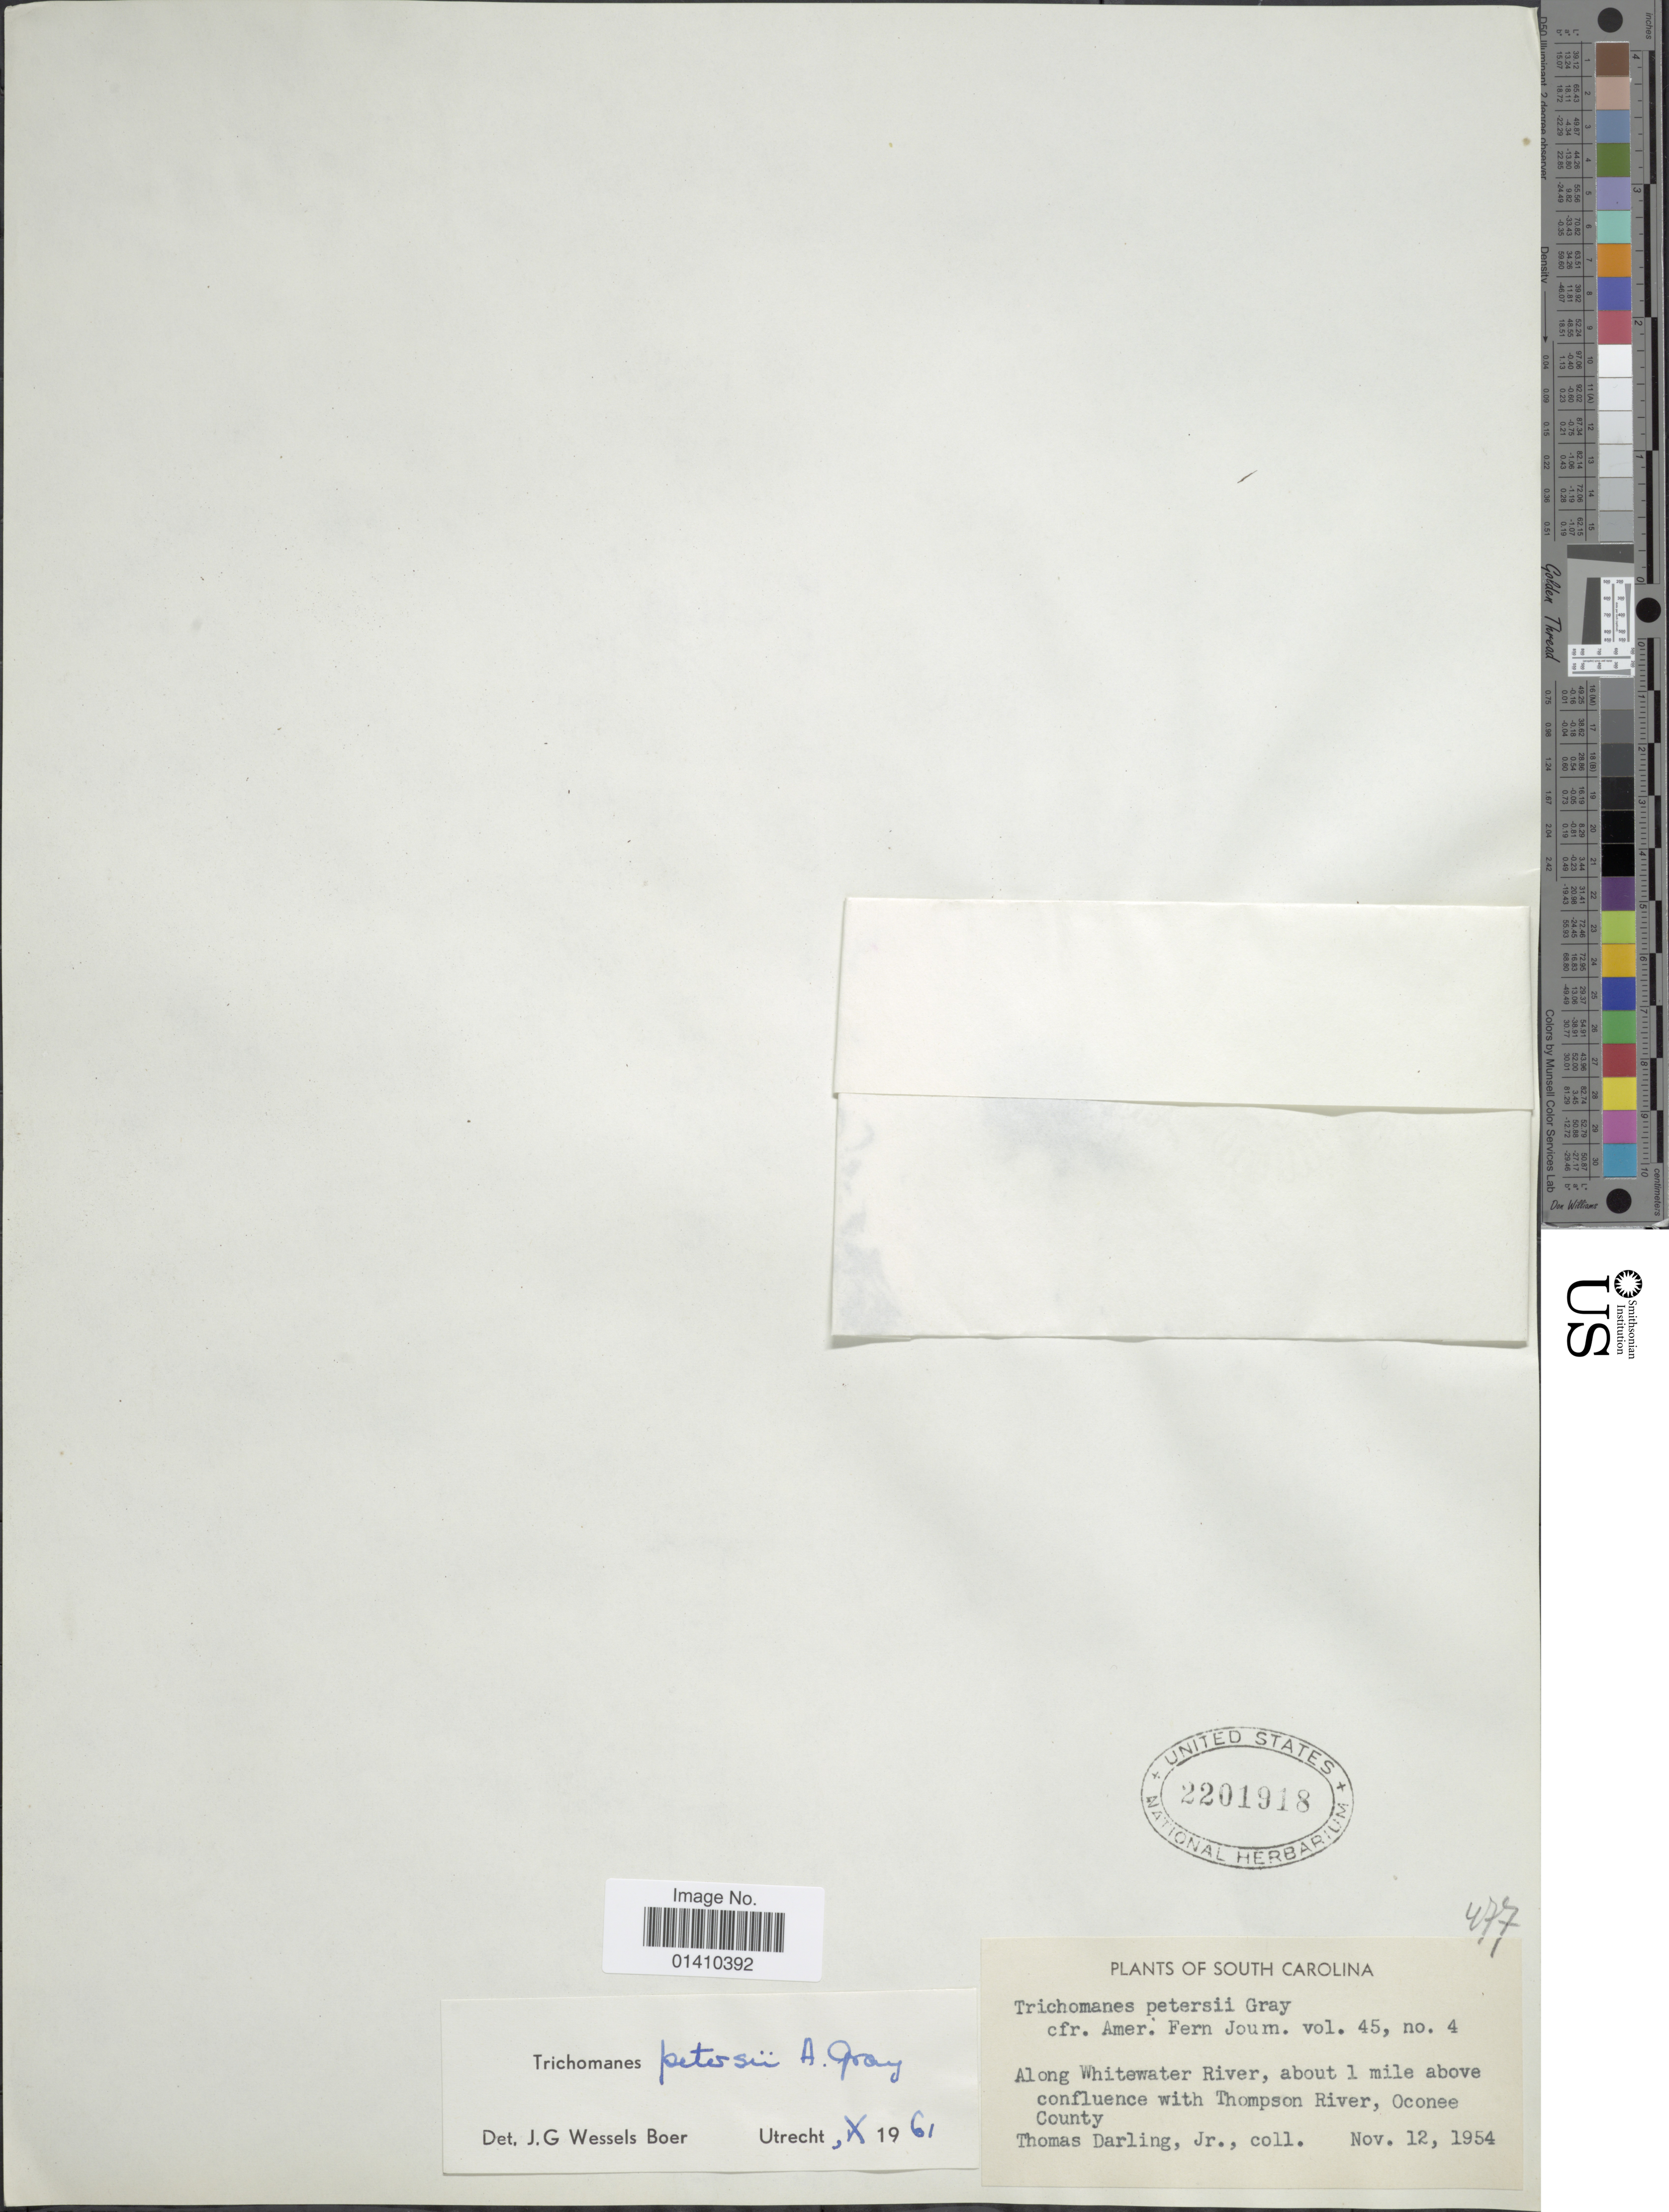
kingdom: Plantae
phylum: Tracheophyta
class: Polypodiopsida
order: Hymenophyllales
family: Hymenophyllaceae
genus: Didymoglossum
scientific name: Didymoglossum petersii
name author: (A. Gray) Copel.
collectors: T. Darling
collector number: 4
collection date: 1954-12-12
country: United States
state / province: South Carolina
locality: Along Whitewater River, about 1 mile above confluence with Thompson River, Oconee County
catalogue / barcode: US 2201918